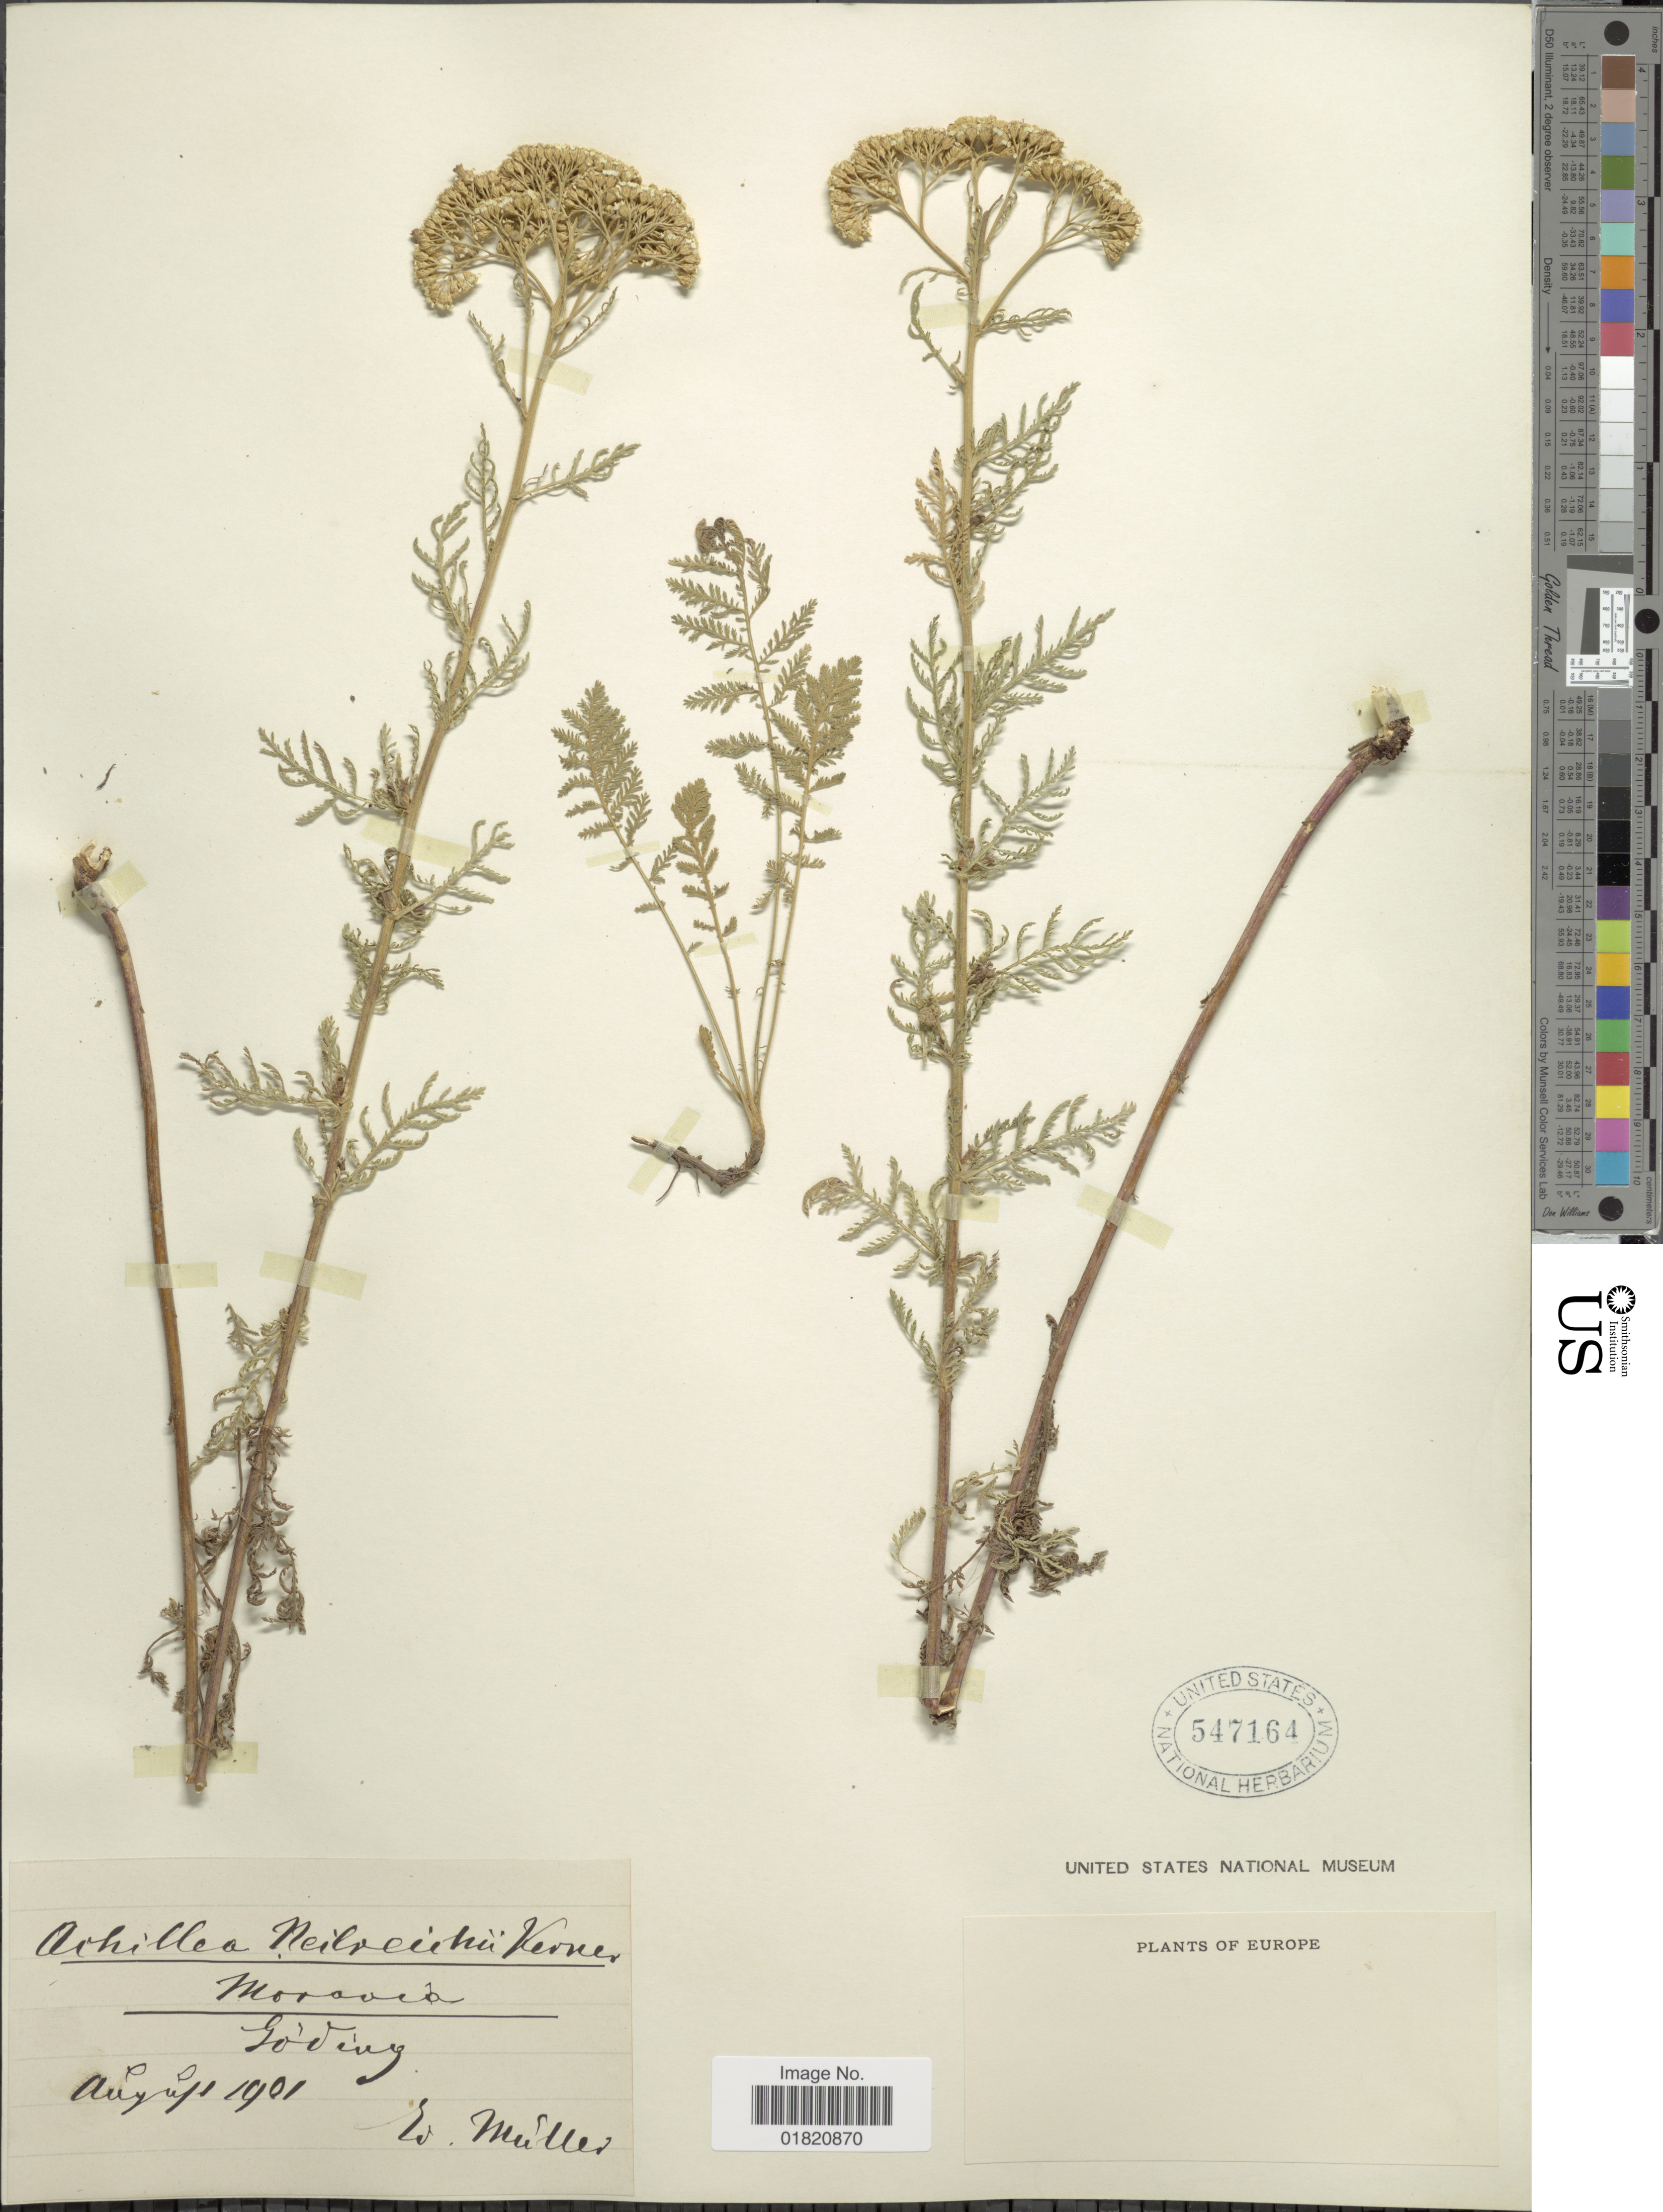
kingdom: Plantae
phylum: Tracheophyta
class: Magnoliopsida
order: Asterales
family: Asteraceae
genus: Achillea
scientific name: Achillea nielreichii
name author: Kern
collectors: E. Müller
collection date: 1901-08-11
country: Czechia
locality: Moravia. Goding, Europe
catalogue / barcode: US 547164